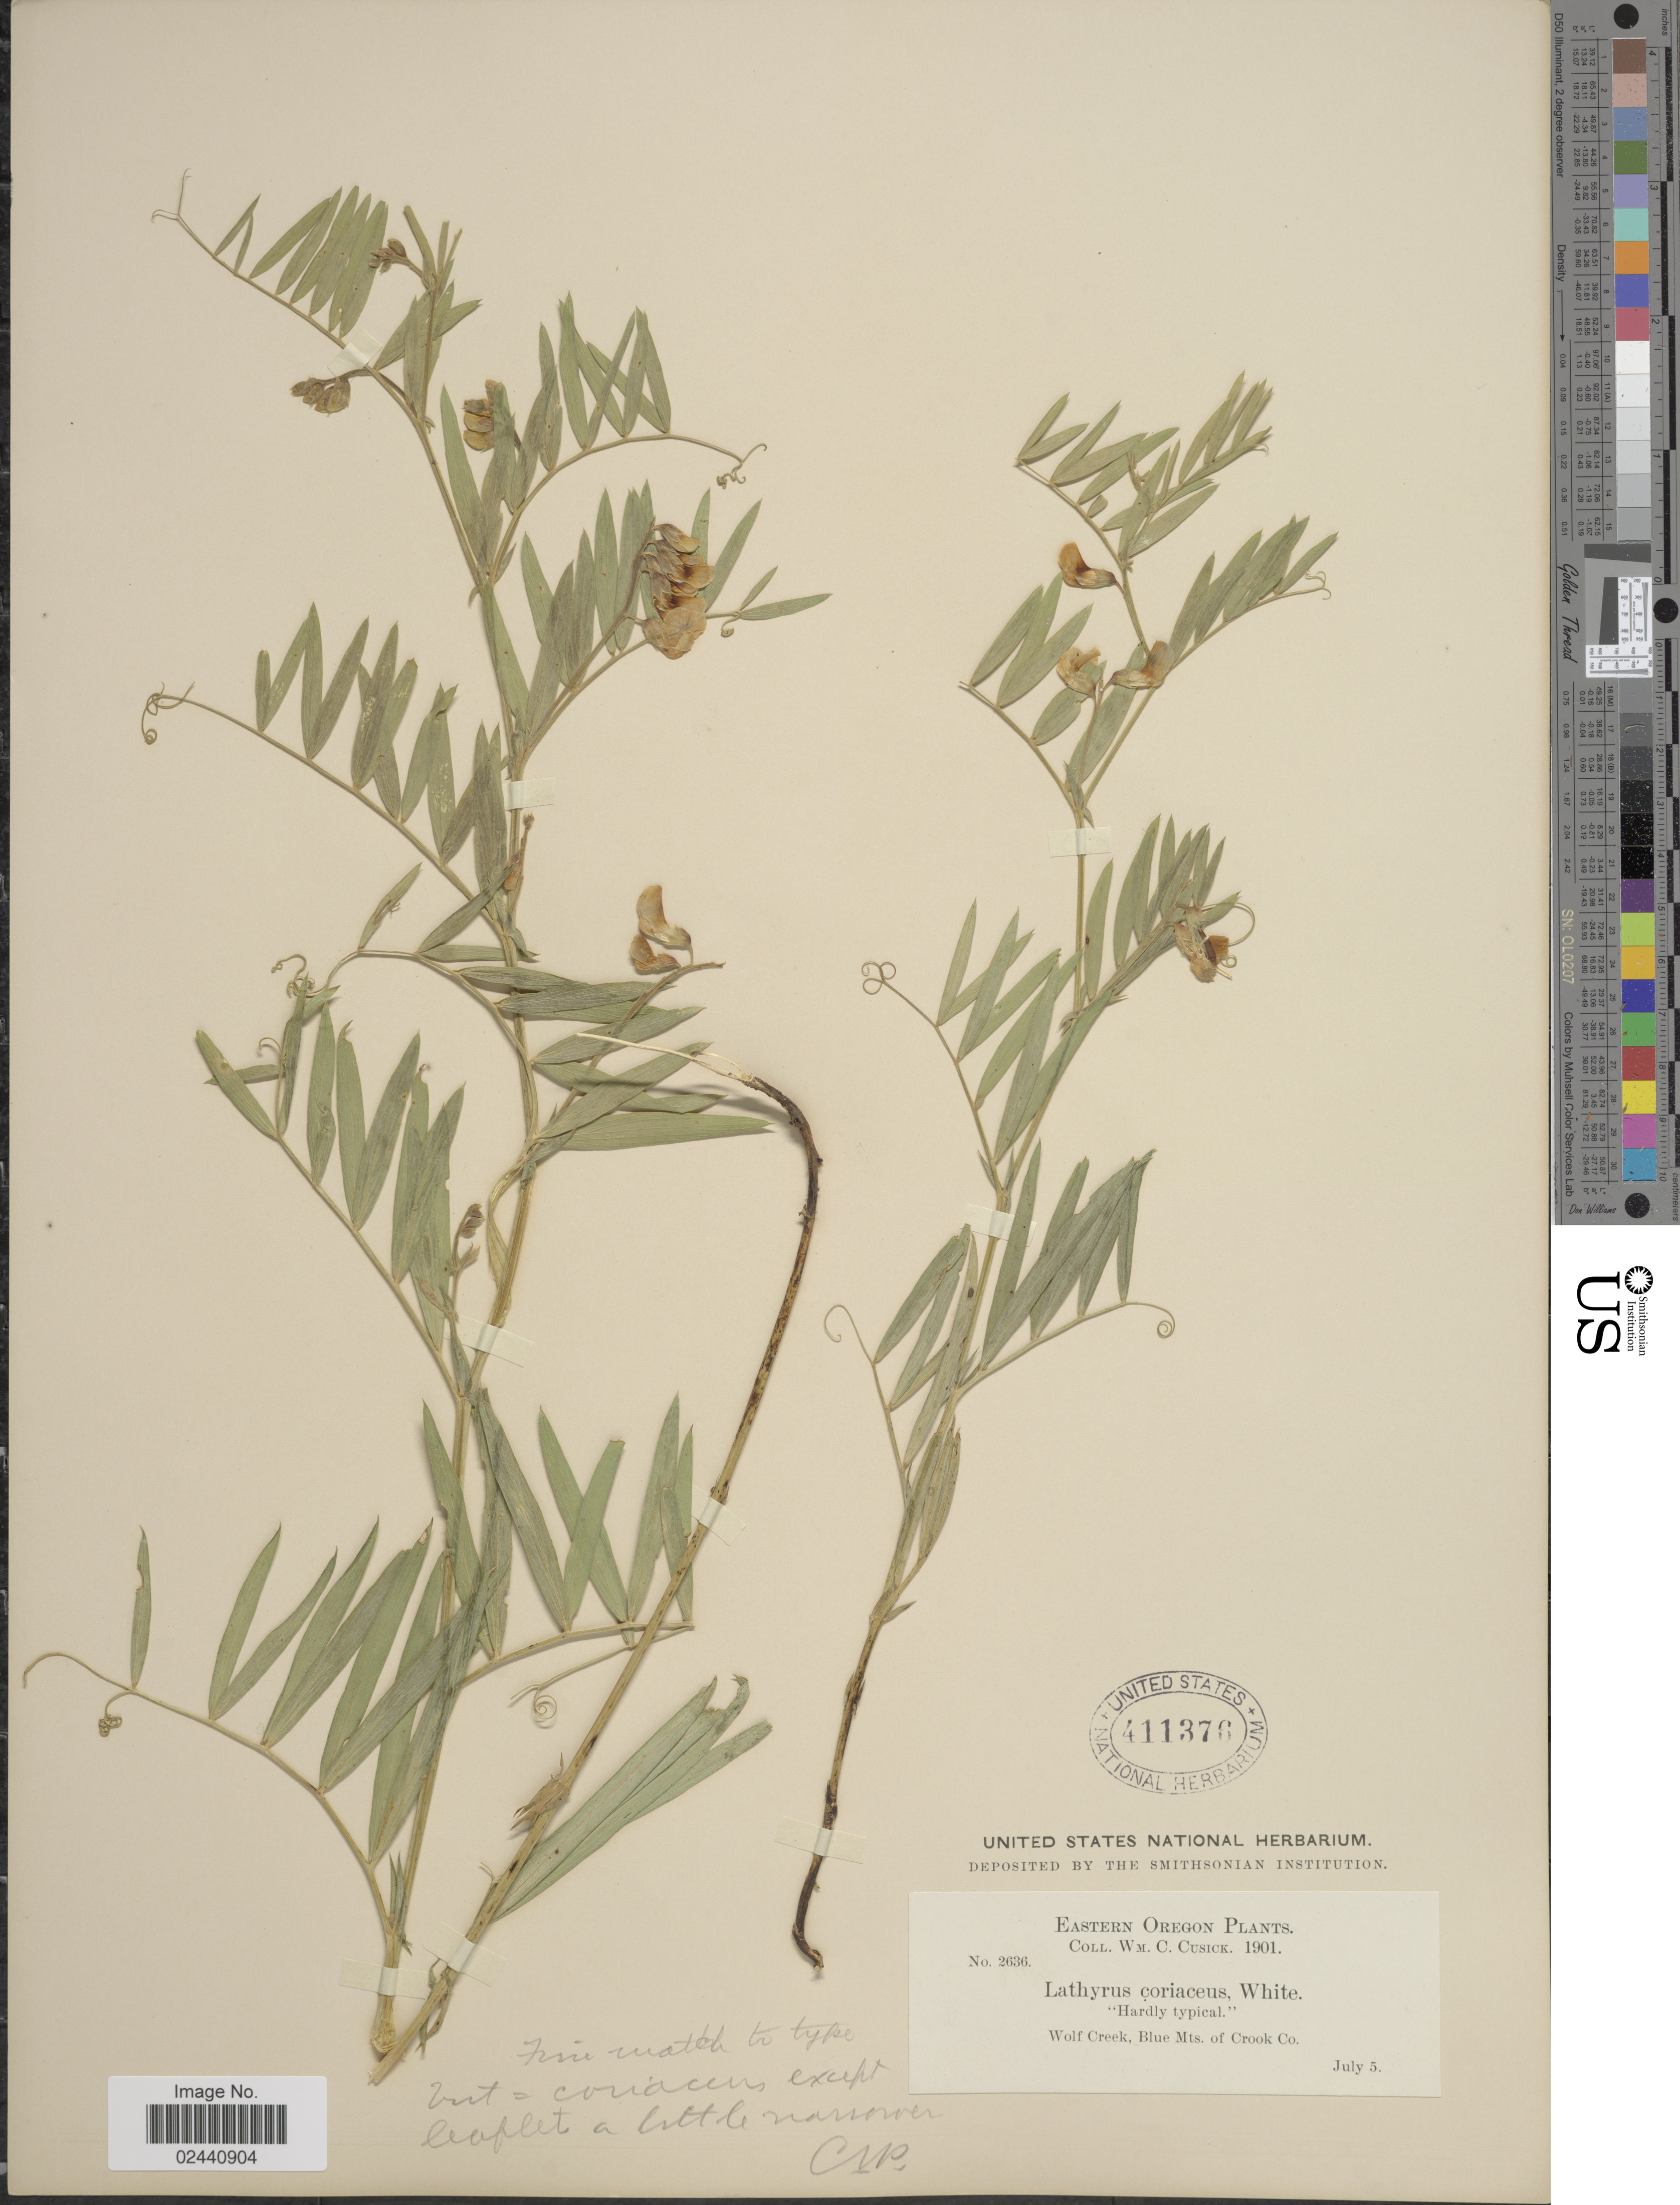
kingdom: Plantae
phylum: Tracheophyta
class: Magnoliopsida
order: Fabales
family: Fabaceae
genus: Lathyrus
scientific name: Lathyrus lanszwertii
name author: Kellogg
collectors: W. C. Cusick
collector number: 2636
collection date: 1901-07-05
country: United States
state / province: Oregon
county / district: Crook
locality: Eastern Oregon, Wolf Creek, Blue Mts. of Crook Co.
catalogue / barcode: US 411376